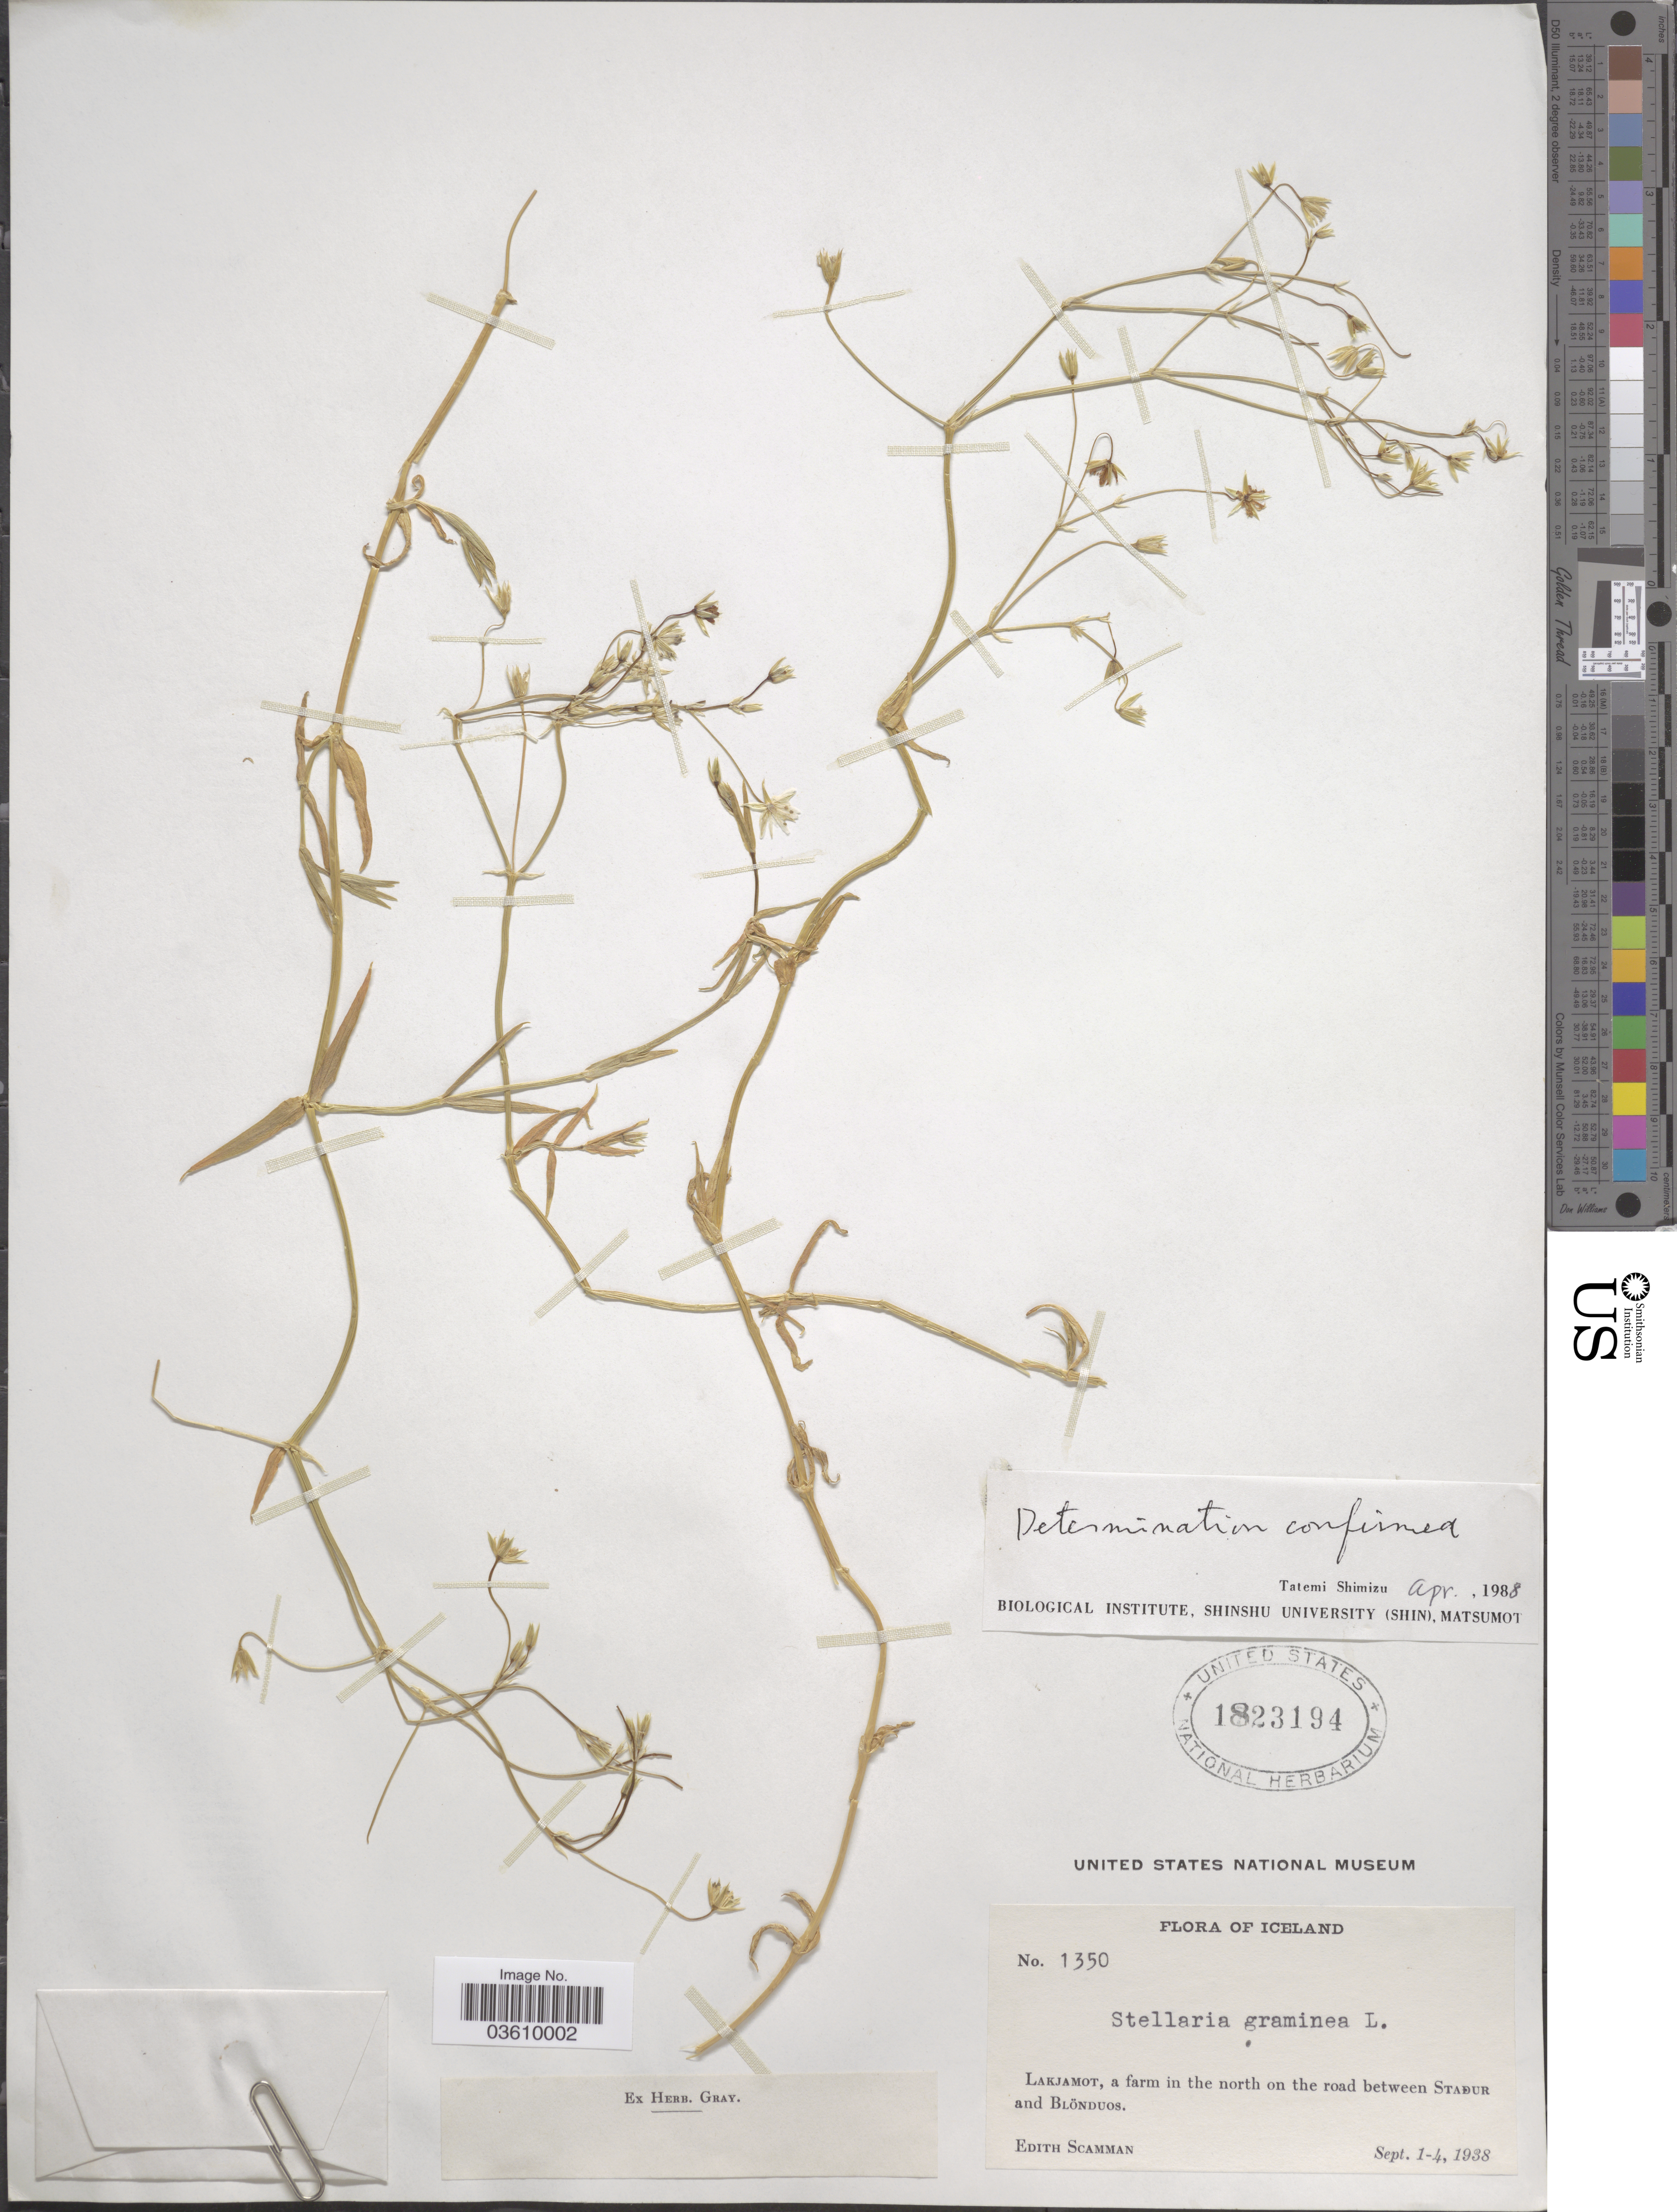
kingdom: Plantae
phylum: Tracheophyta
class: Magnoliopsida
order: Caryophyllales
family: Caryophyllaceae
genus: Stellaria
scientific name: Stellaria graminea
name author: L.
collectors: E. Scamman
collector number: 1350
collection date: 1938-09-01/1938-09-04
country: Iceland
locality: Lakjamot, a farm in the north on the road between Stadur and Blönduos.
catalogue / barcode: US 1823194